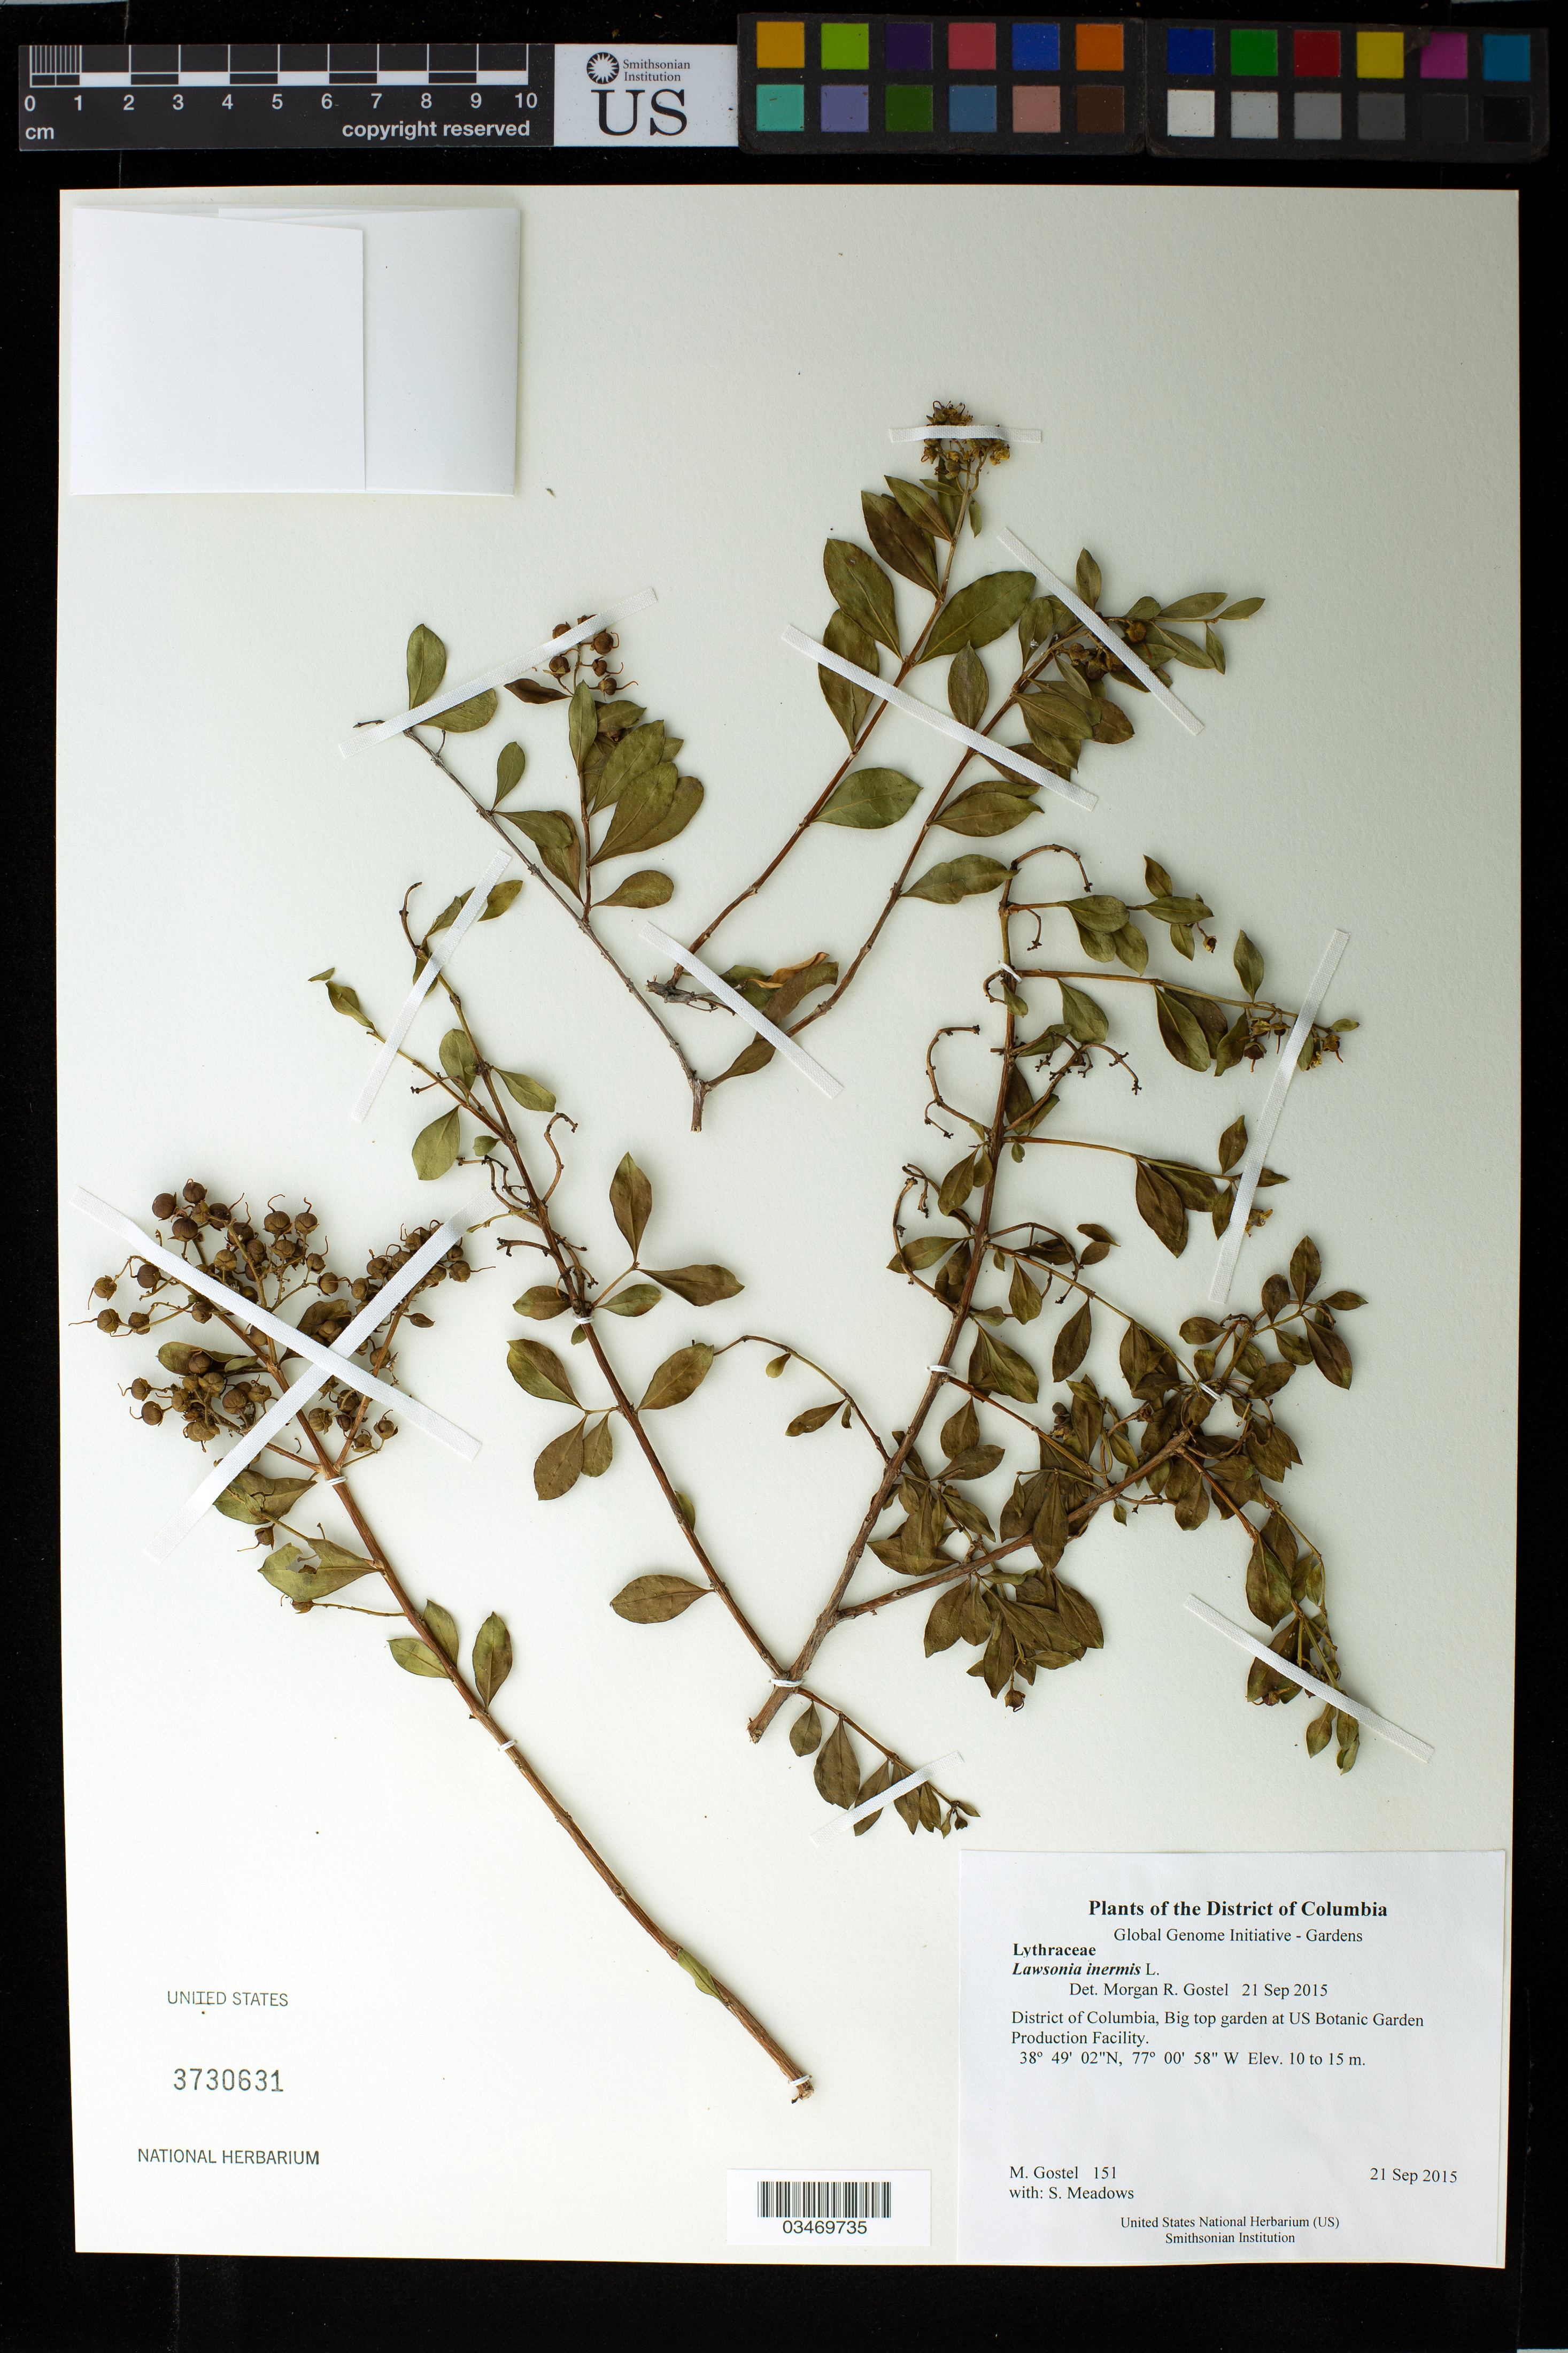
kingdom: Plantae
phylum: Tracheophyta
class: Magnoliopsida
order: Myrtales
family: Lythraceae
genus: Lawsonia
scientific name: Lawsonia inermis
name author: L.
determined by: Gostel, M. R.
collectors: M. R. Gostel & S. Meadows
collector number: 151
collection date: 2015-09-21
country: United States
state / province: District of Columbia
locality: Big top garden at US Botanic Garden Production Facility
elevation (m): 10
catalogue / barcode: US 3730631